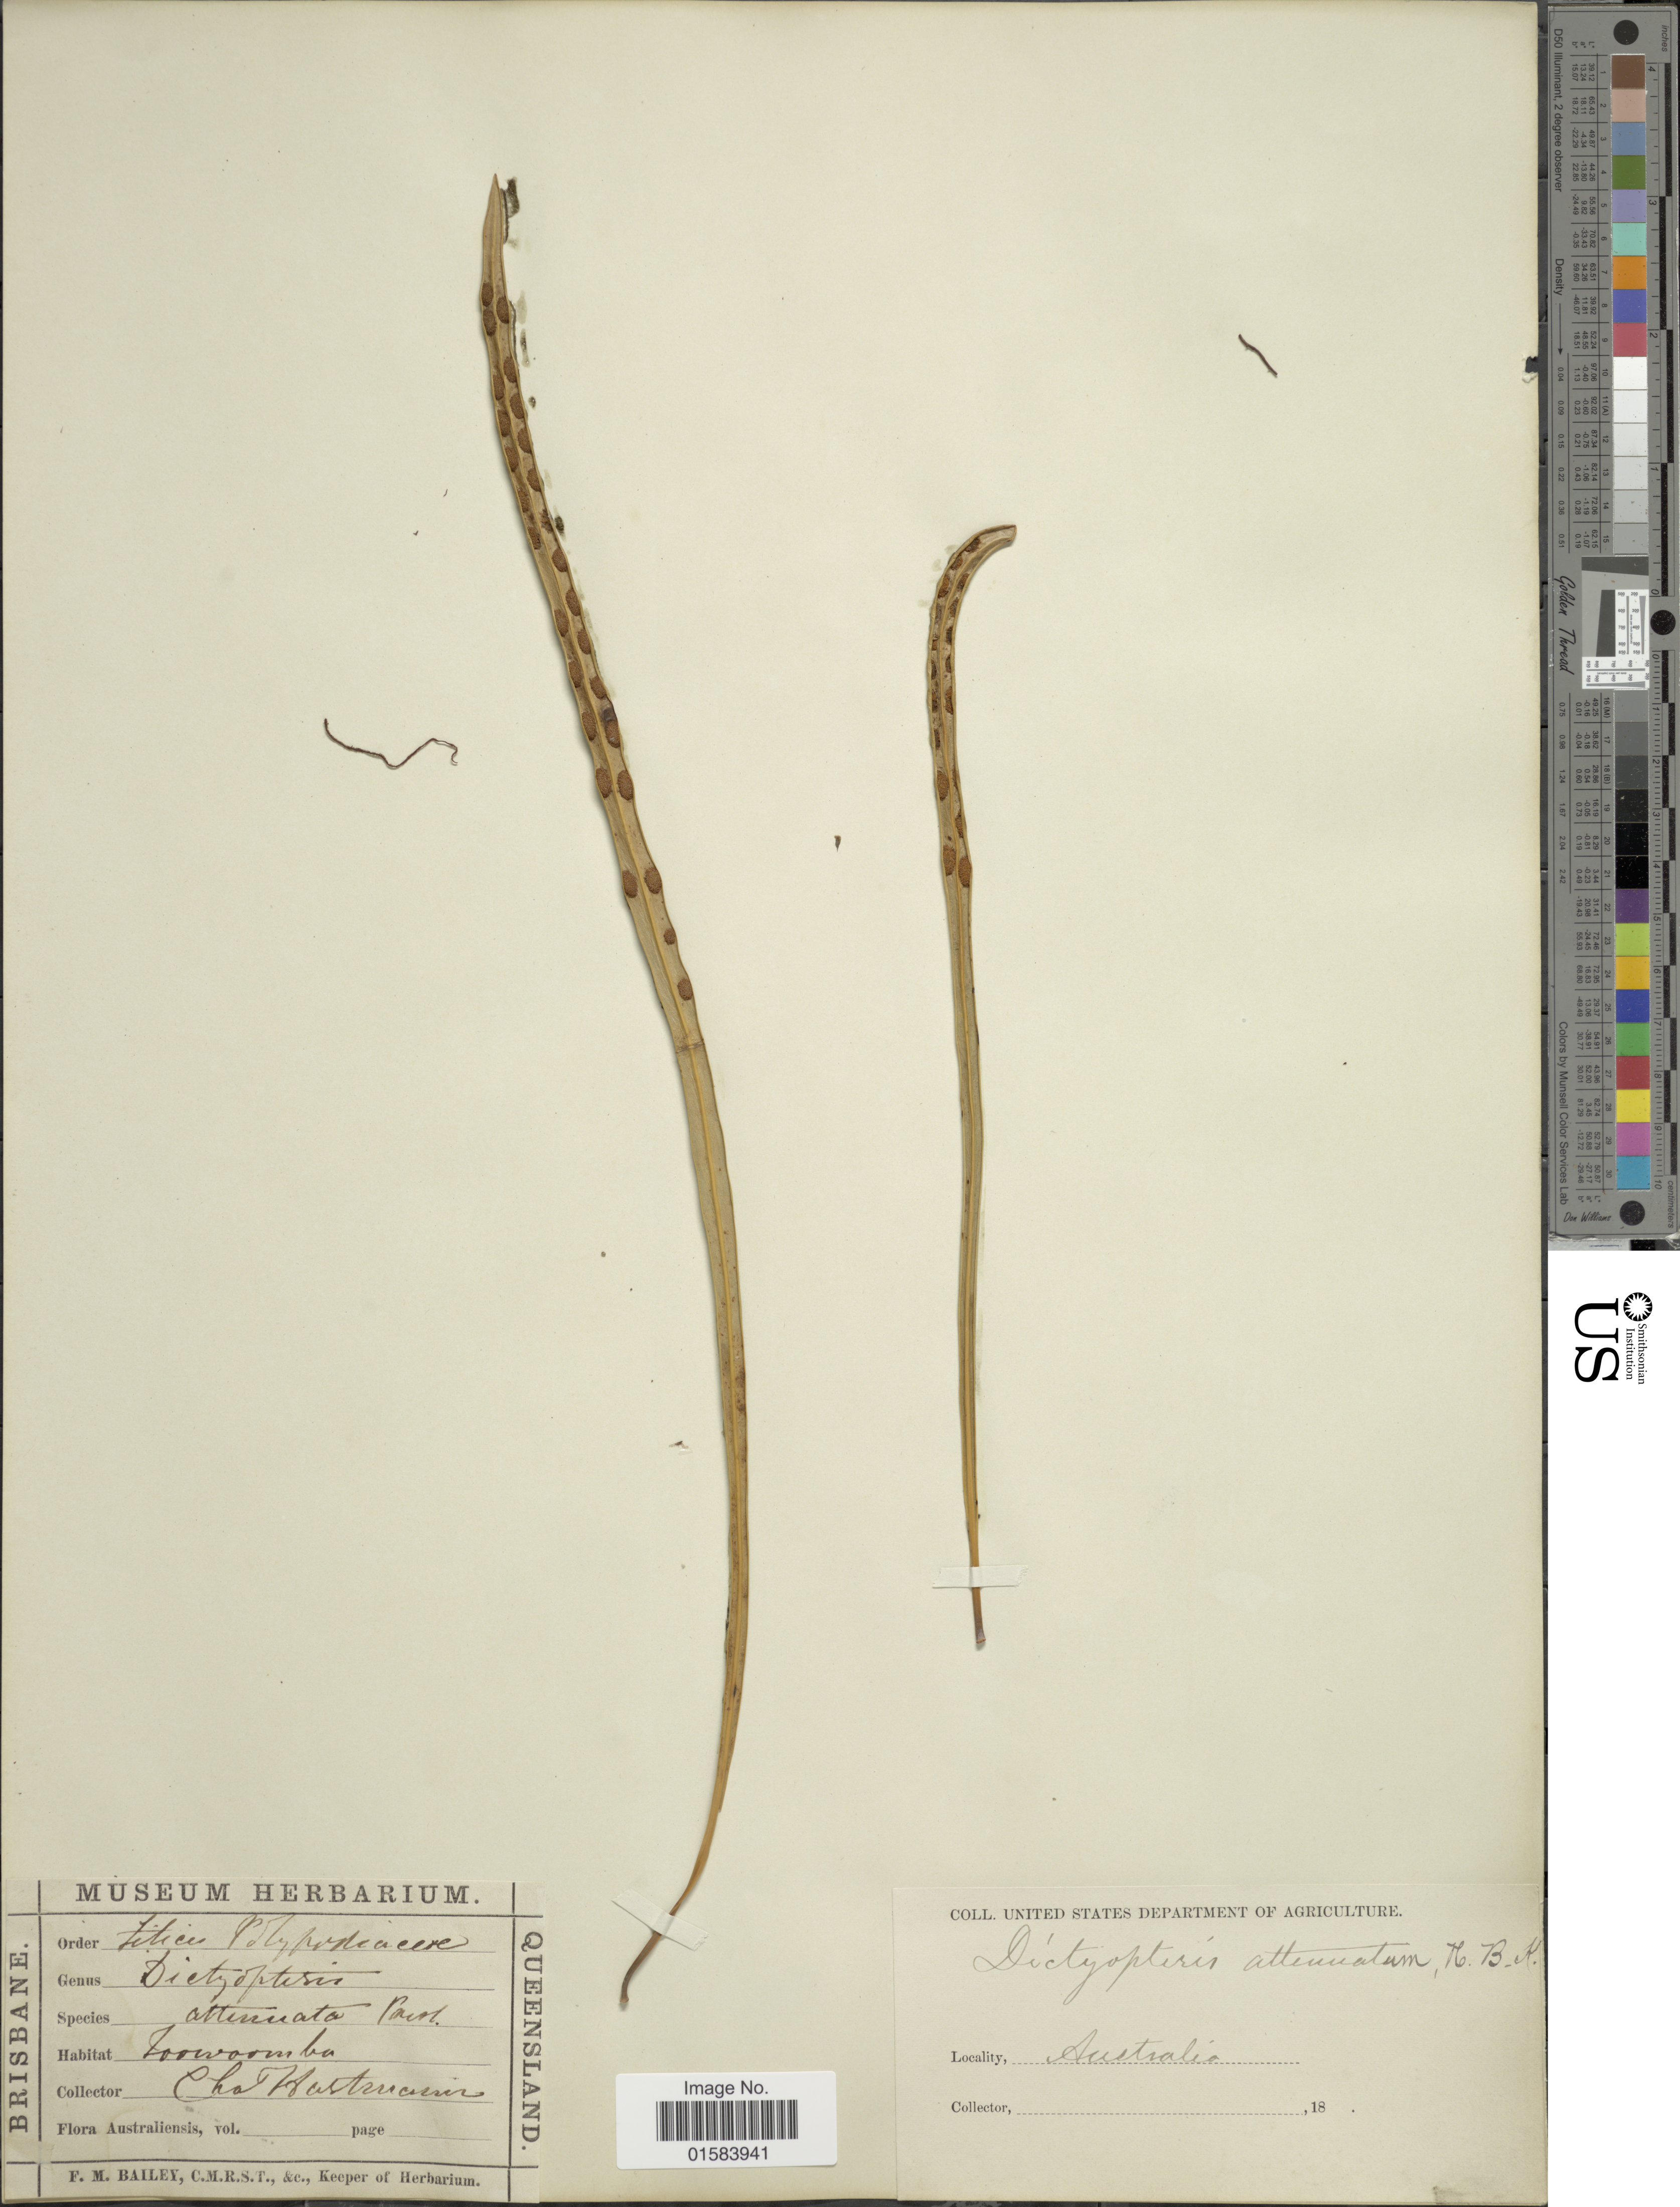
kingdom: Plantae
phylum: Tracheophyta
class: Polypodiopsida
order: Polypodiales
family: Polypodiaceae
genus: Dictymia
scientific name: Dictymia brownii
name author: (Wikstr.) Copel.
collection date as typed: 18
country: Australia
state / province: Queensland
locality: Brisbane